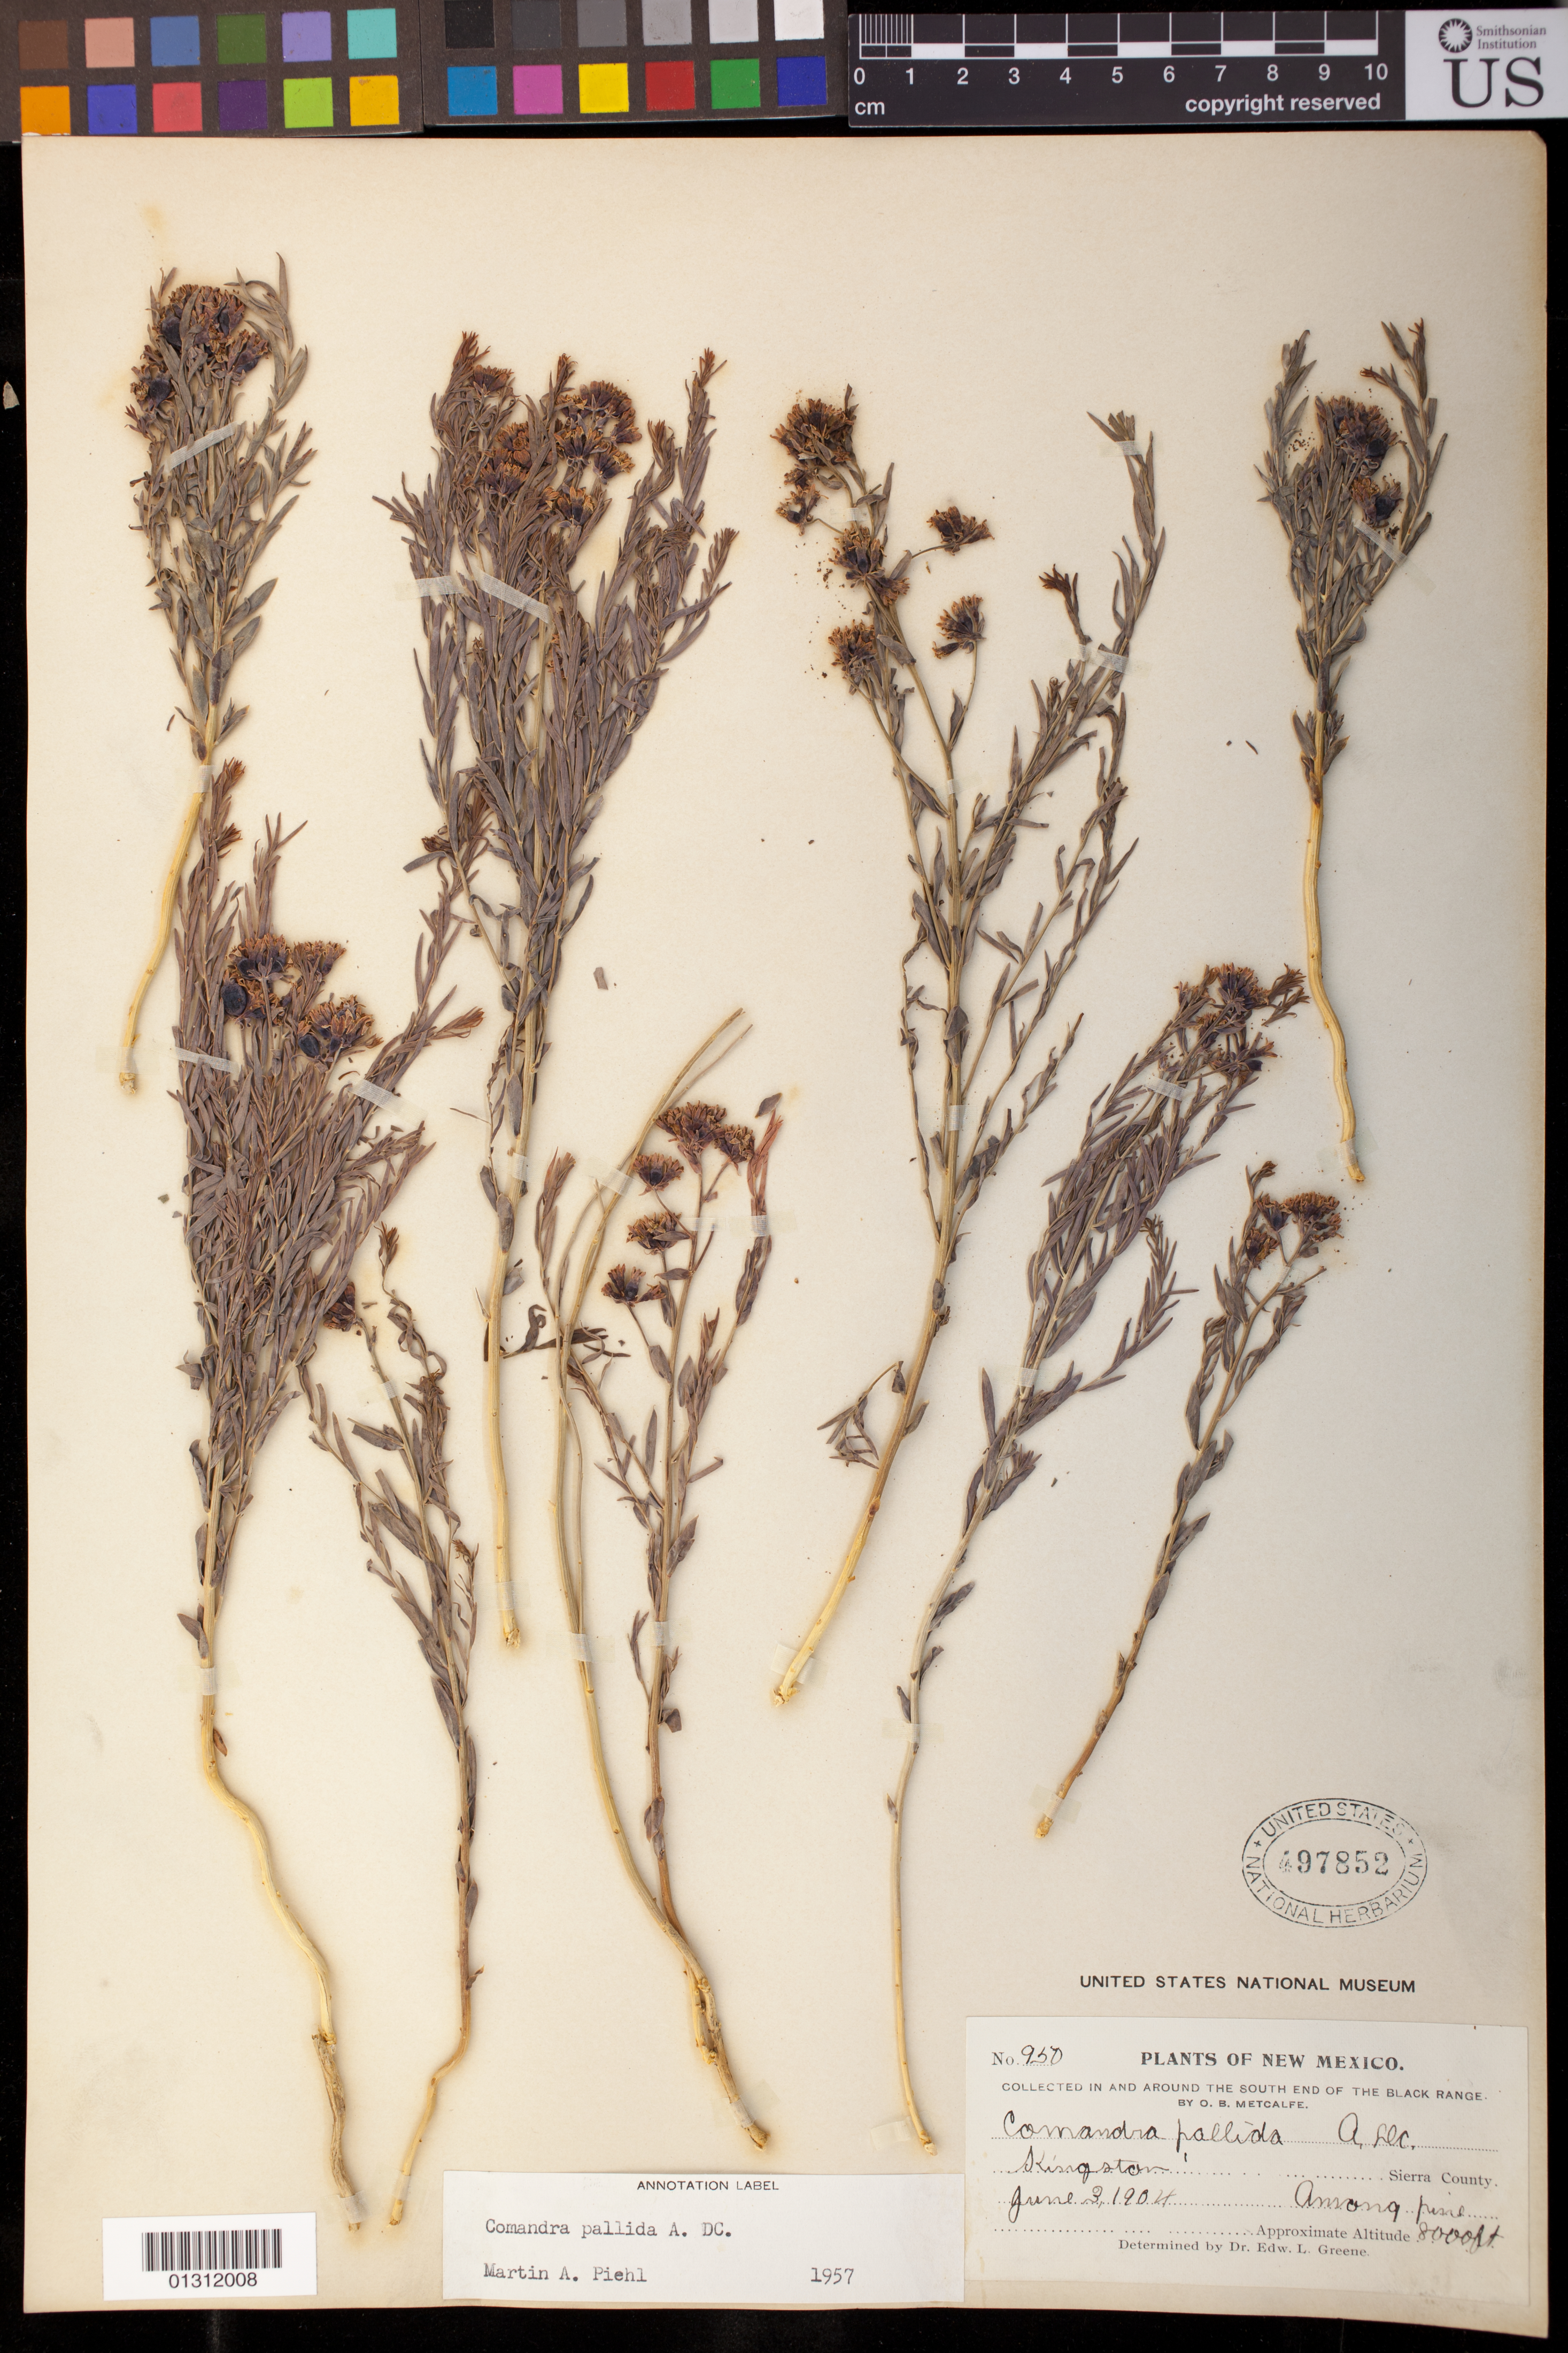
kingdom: Plantae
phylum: Tracheophyta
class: Magnoliopsida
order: Santalales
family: Comandraceae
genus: Comandra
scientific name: Comandra pallida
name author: A. DC.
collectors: O. B. Metcalfe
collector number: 950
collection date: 1904-06-03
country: United States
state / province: New Mexico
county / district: Sierra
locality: South of the Black Range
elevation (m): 2438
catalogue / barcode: US 497852